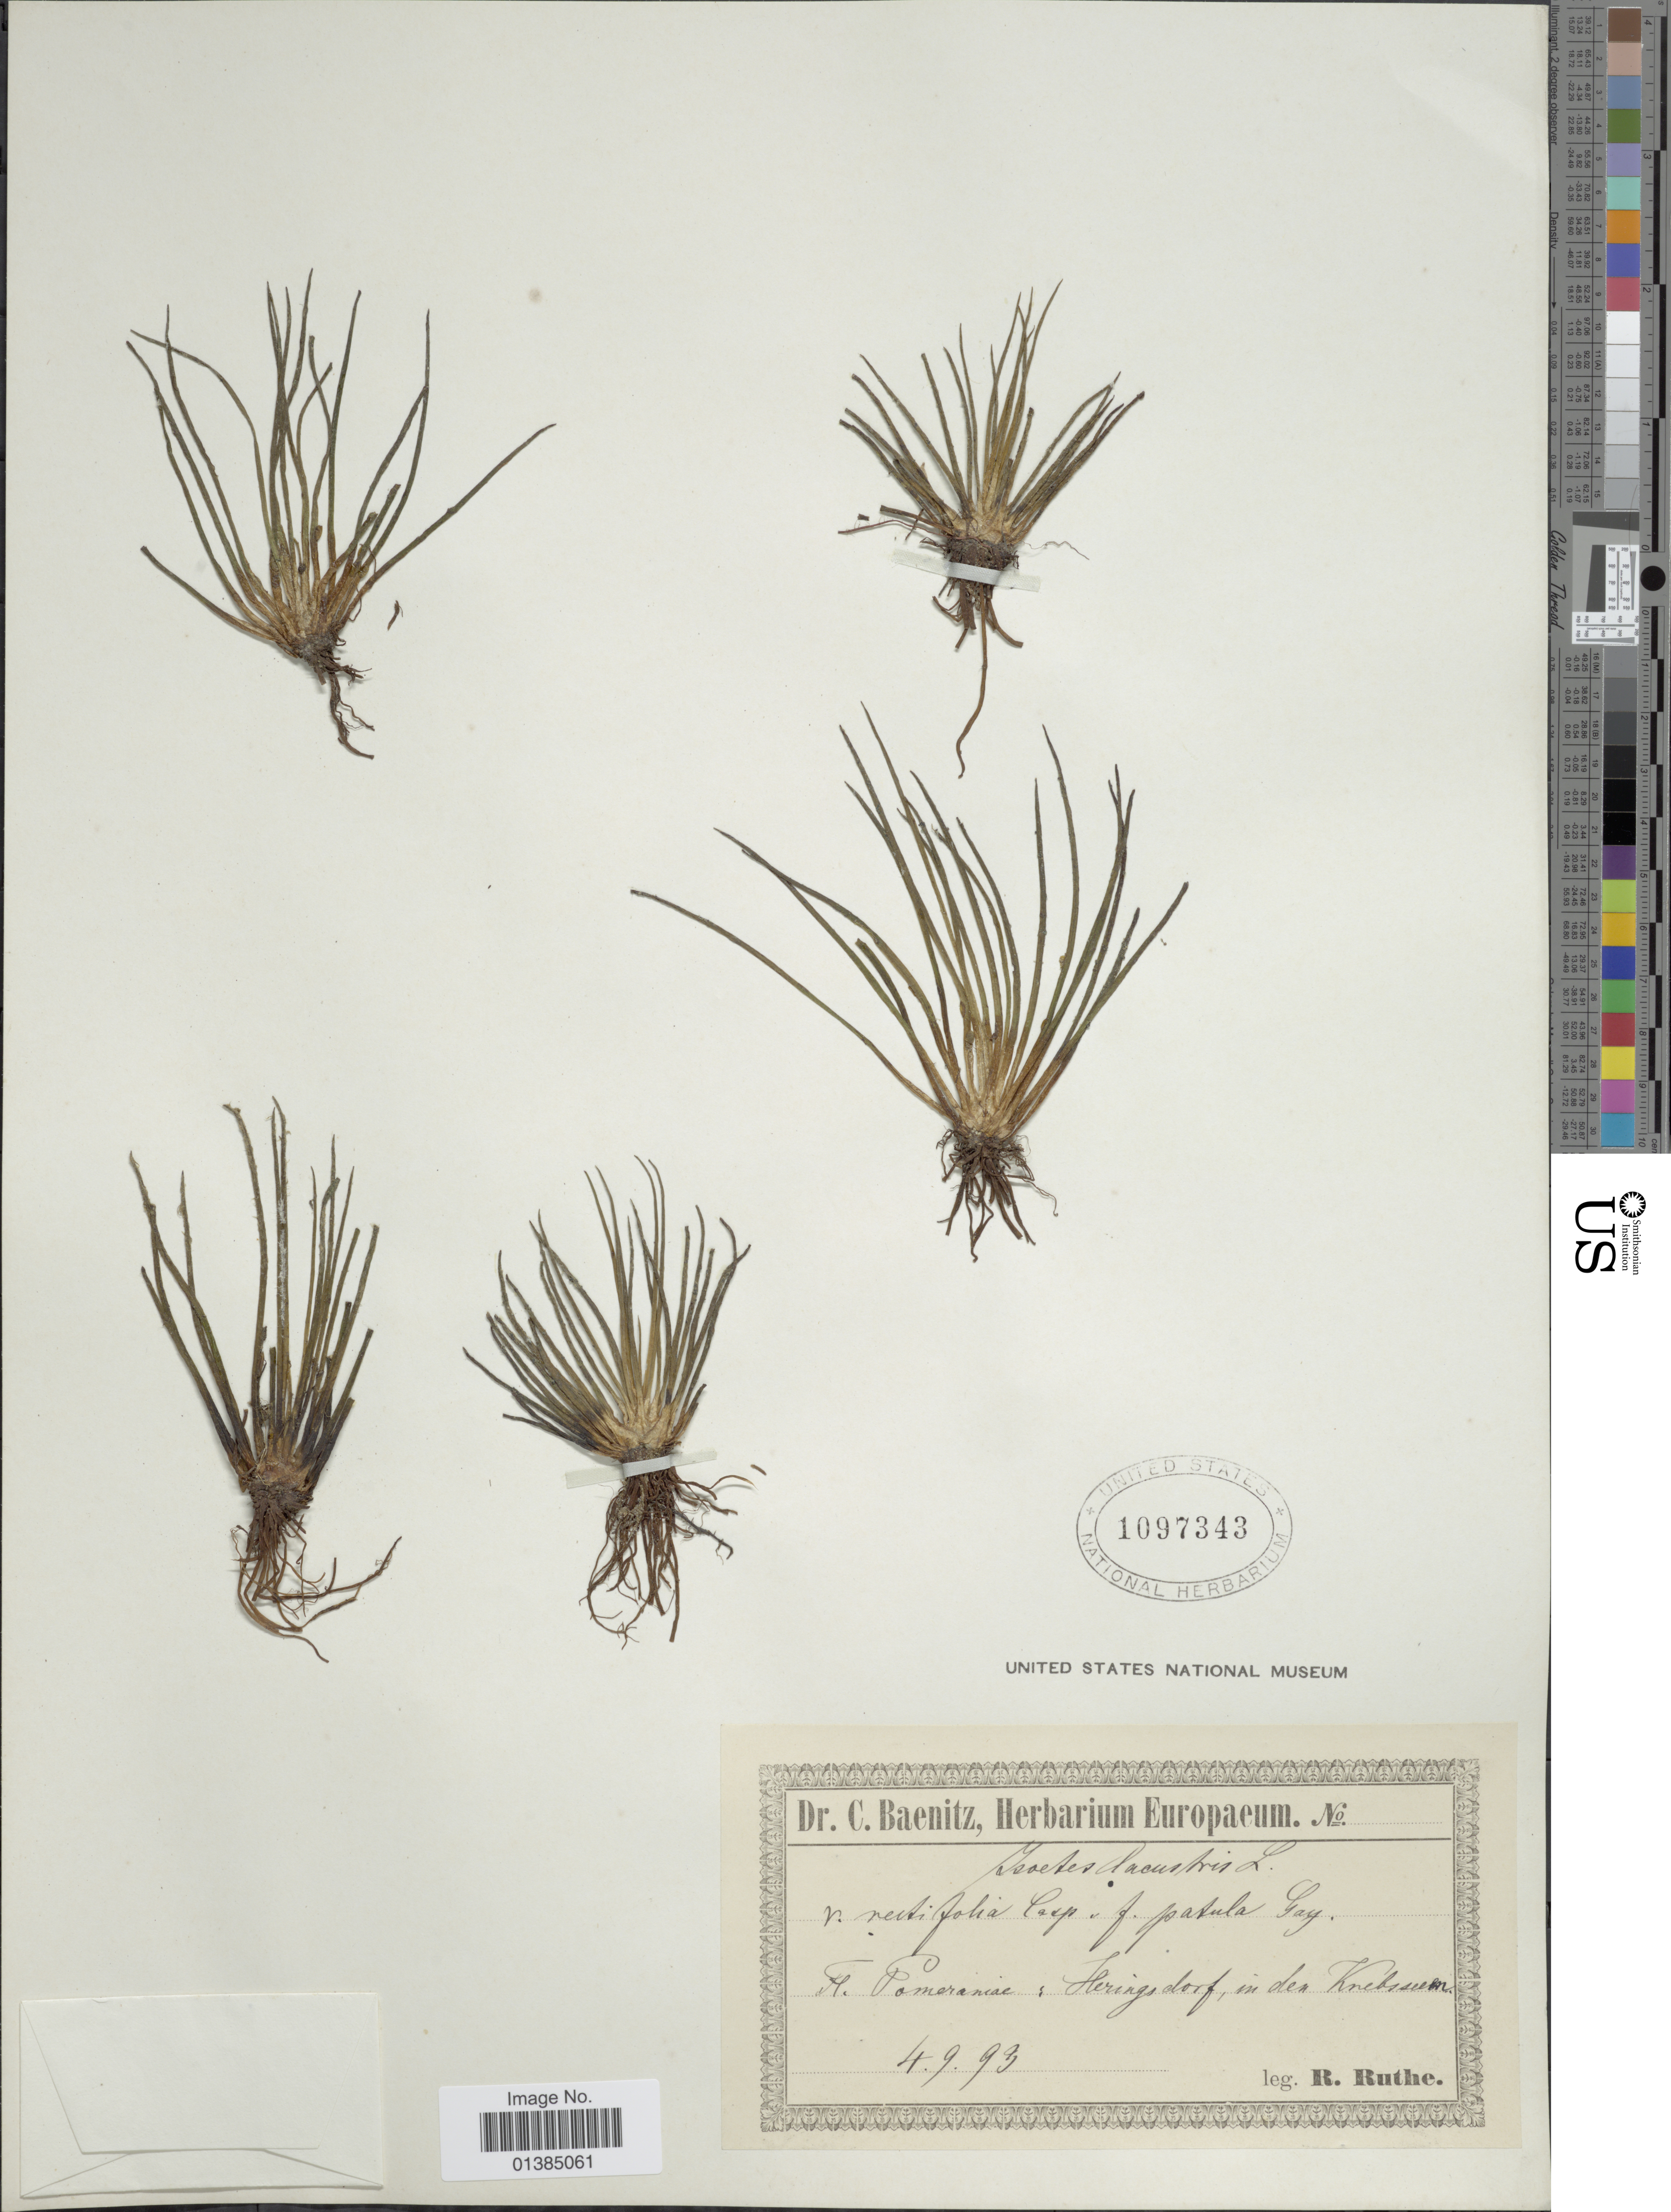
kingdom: Plantae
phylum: Tracheophyta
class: Lycopodiopsida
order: Isoetales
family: Isoetaceae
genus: Isoetes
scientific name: Isoetes lacustris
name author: L.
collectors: R. Ruthe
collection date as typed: Transcribed d/m/y: 4/9/93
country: Germany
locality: Fl. Pomeraniae: Heringsdorf, in den Krebssee.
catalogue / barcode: US 1097343